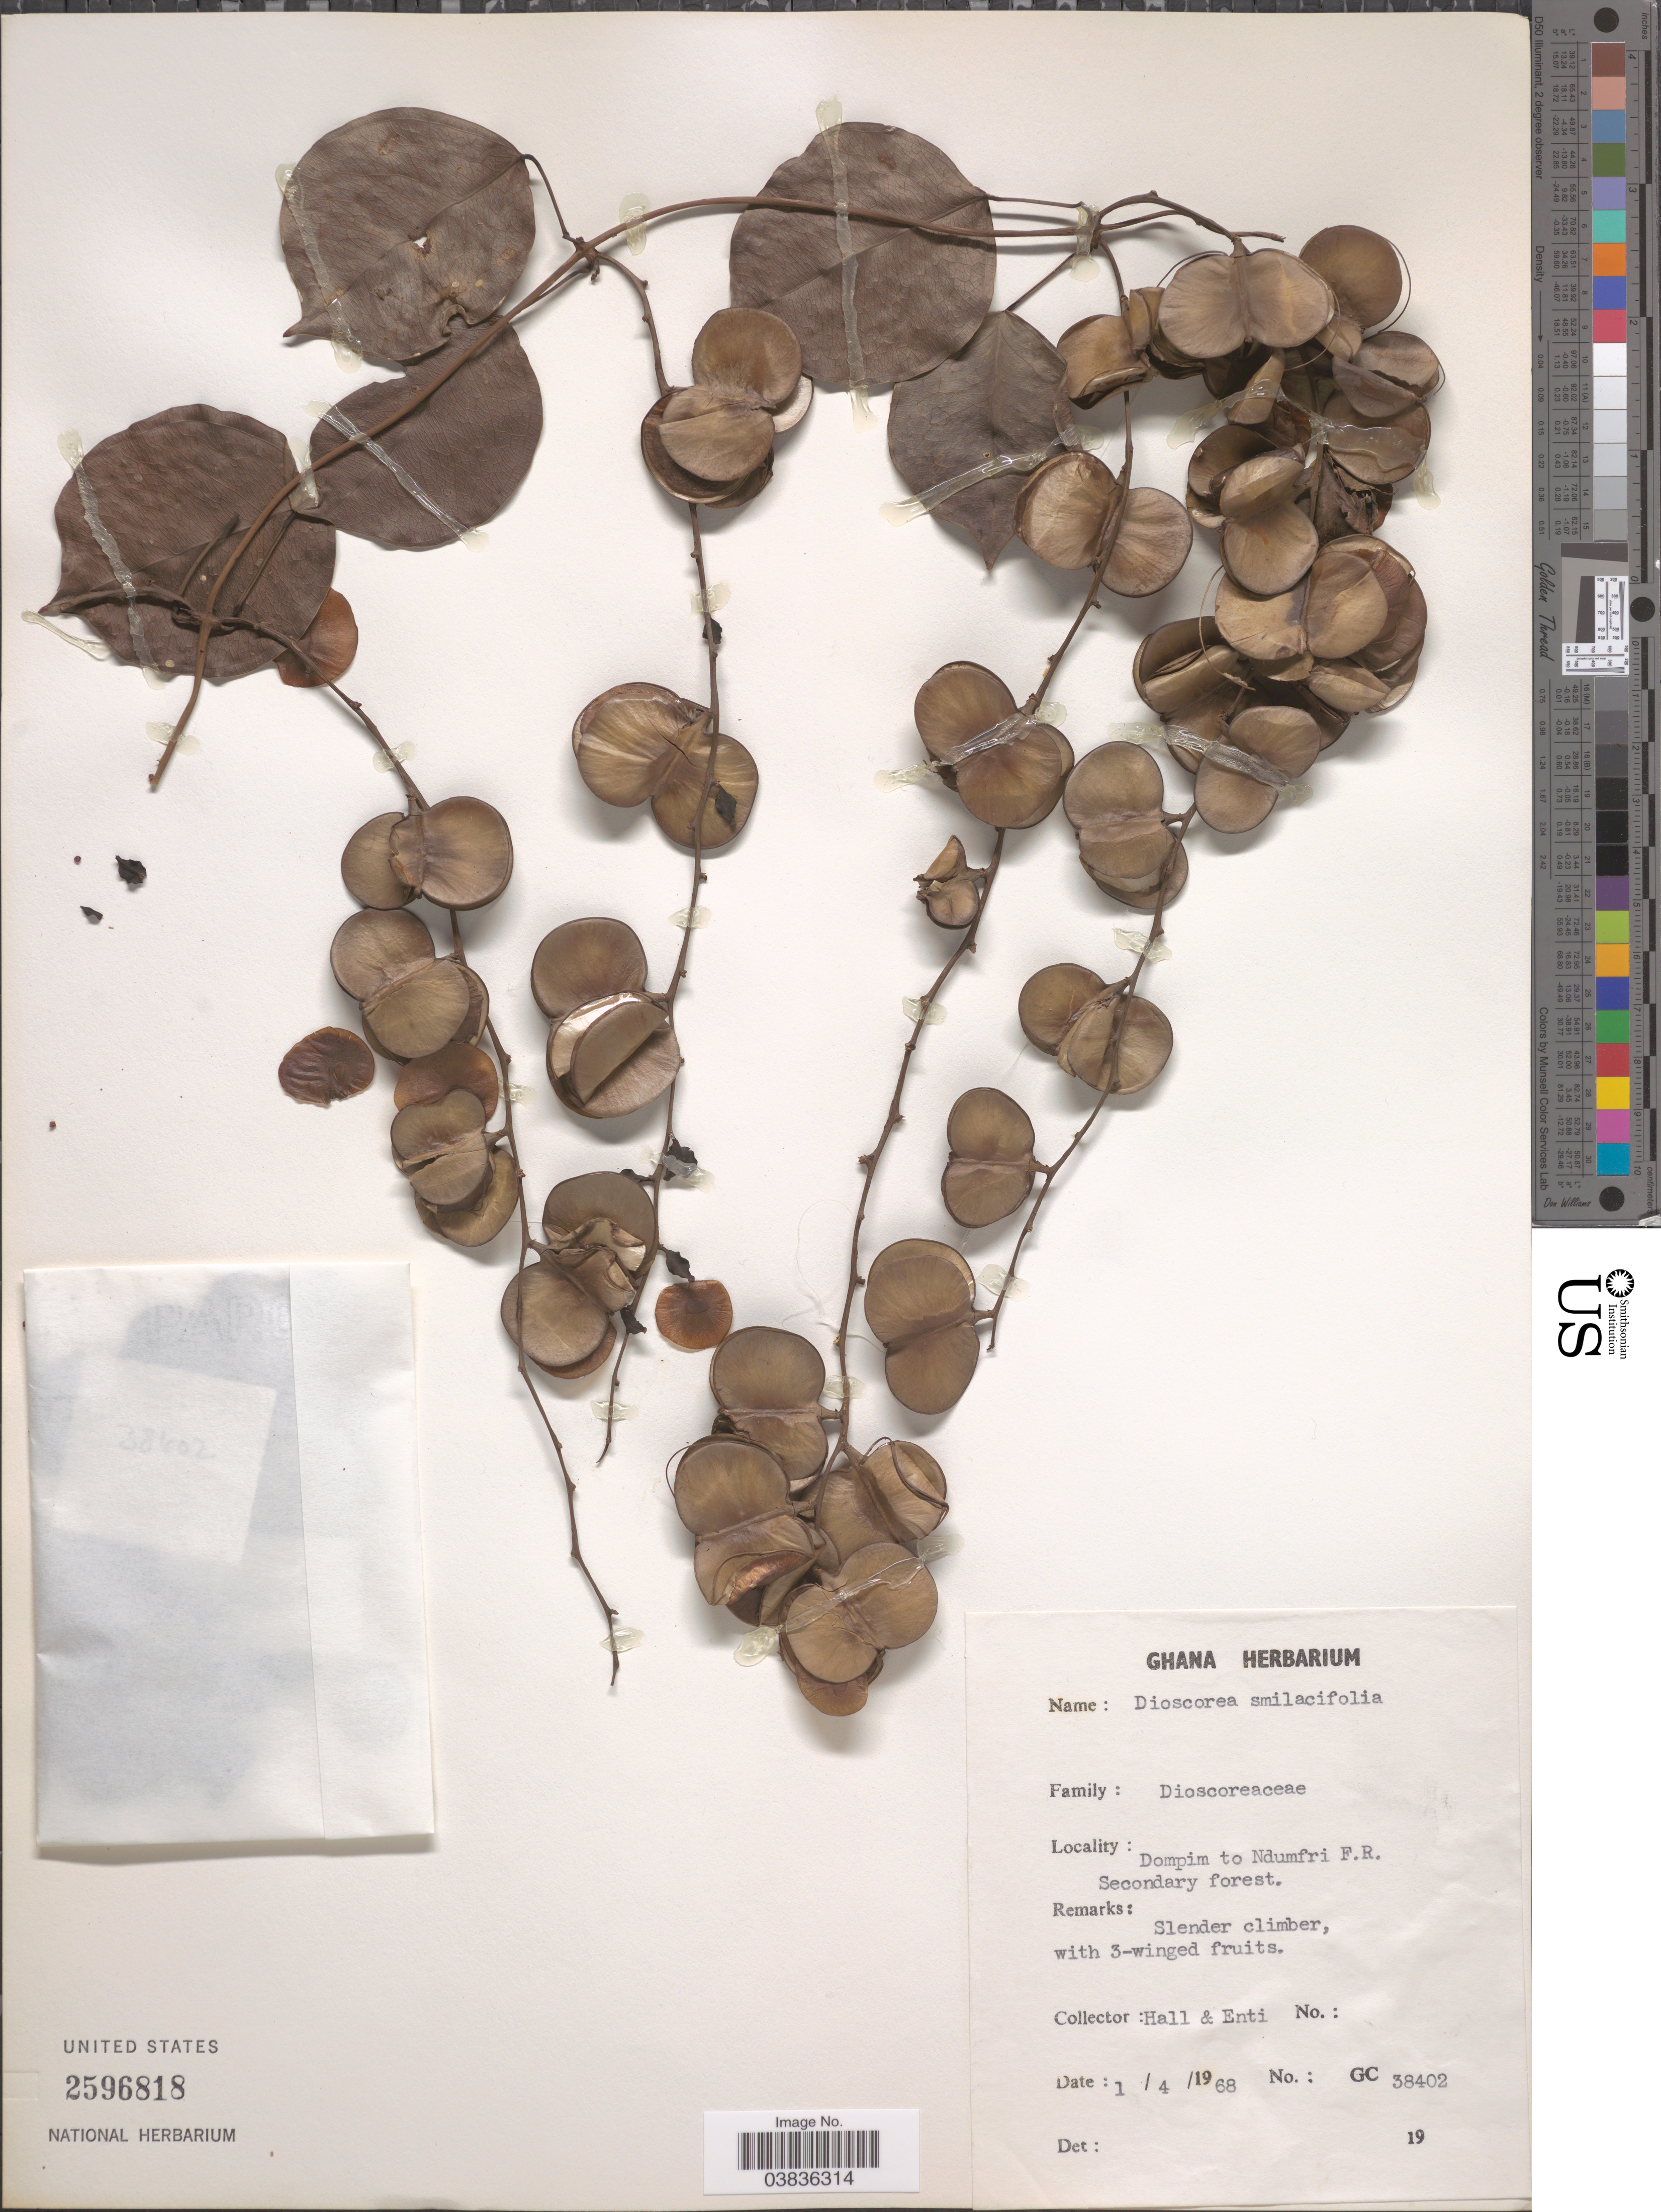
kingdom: Plantae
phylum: Tracheophyta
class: Liliopsida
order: Dioscoreales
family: Dioscoreaceae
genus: Dioscorea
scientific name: Dioscorea smilacifolia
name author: De Wild. & Durand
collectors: -- Hall & -. Enti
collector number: GC38402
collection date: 1968-04-01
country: Ghana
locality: Dompim to Ndumfri F. R. Secondary forest.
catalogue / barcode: US 2596818